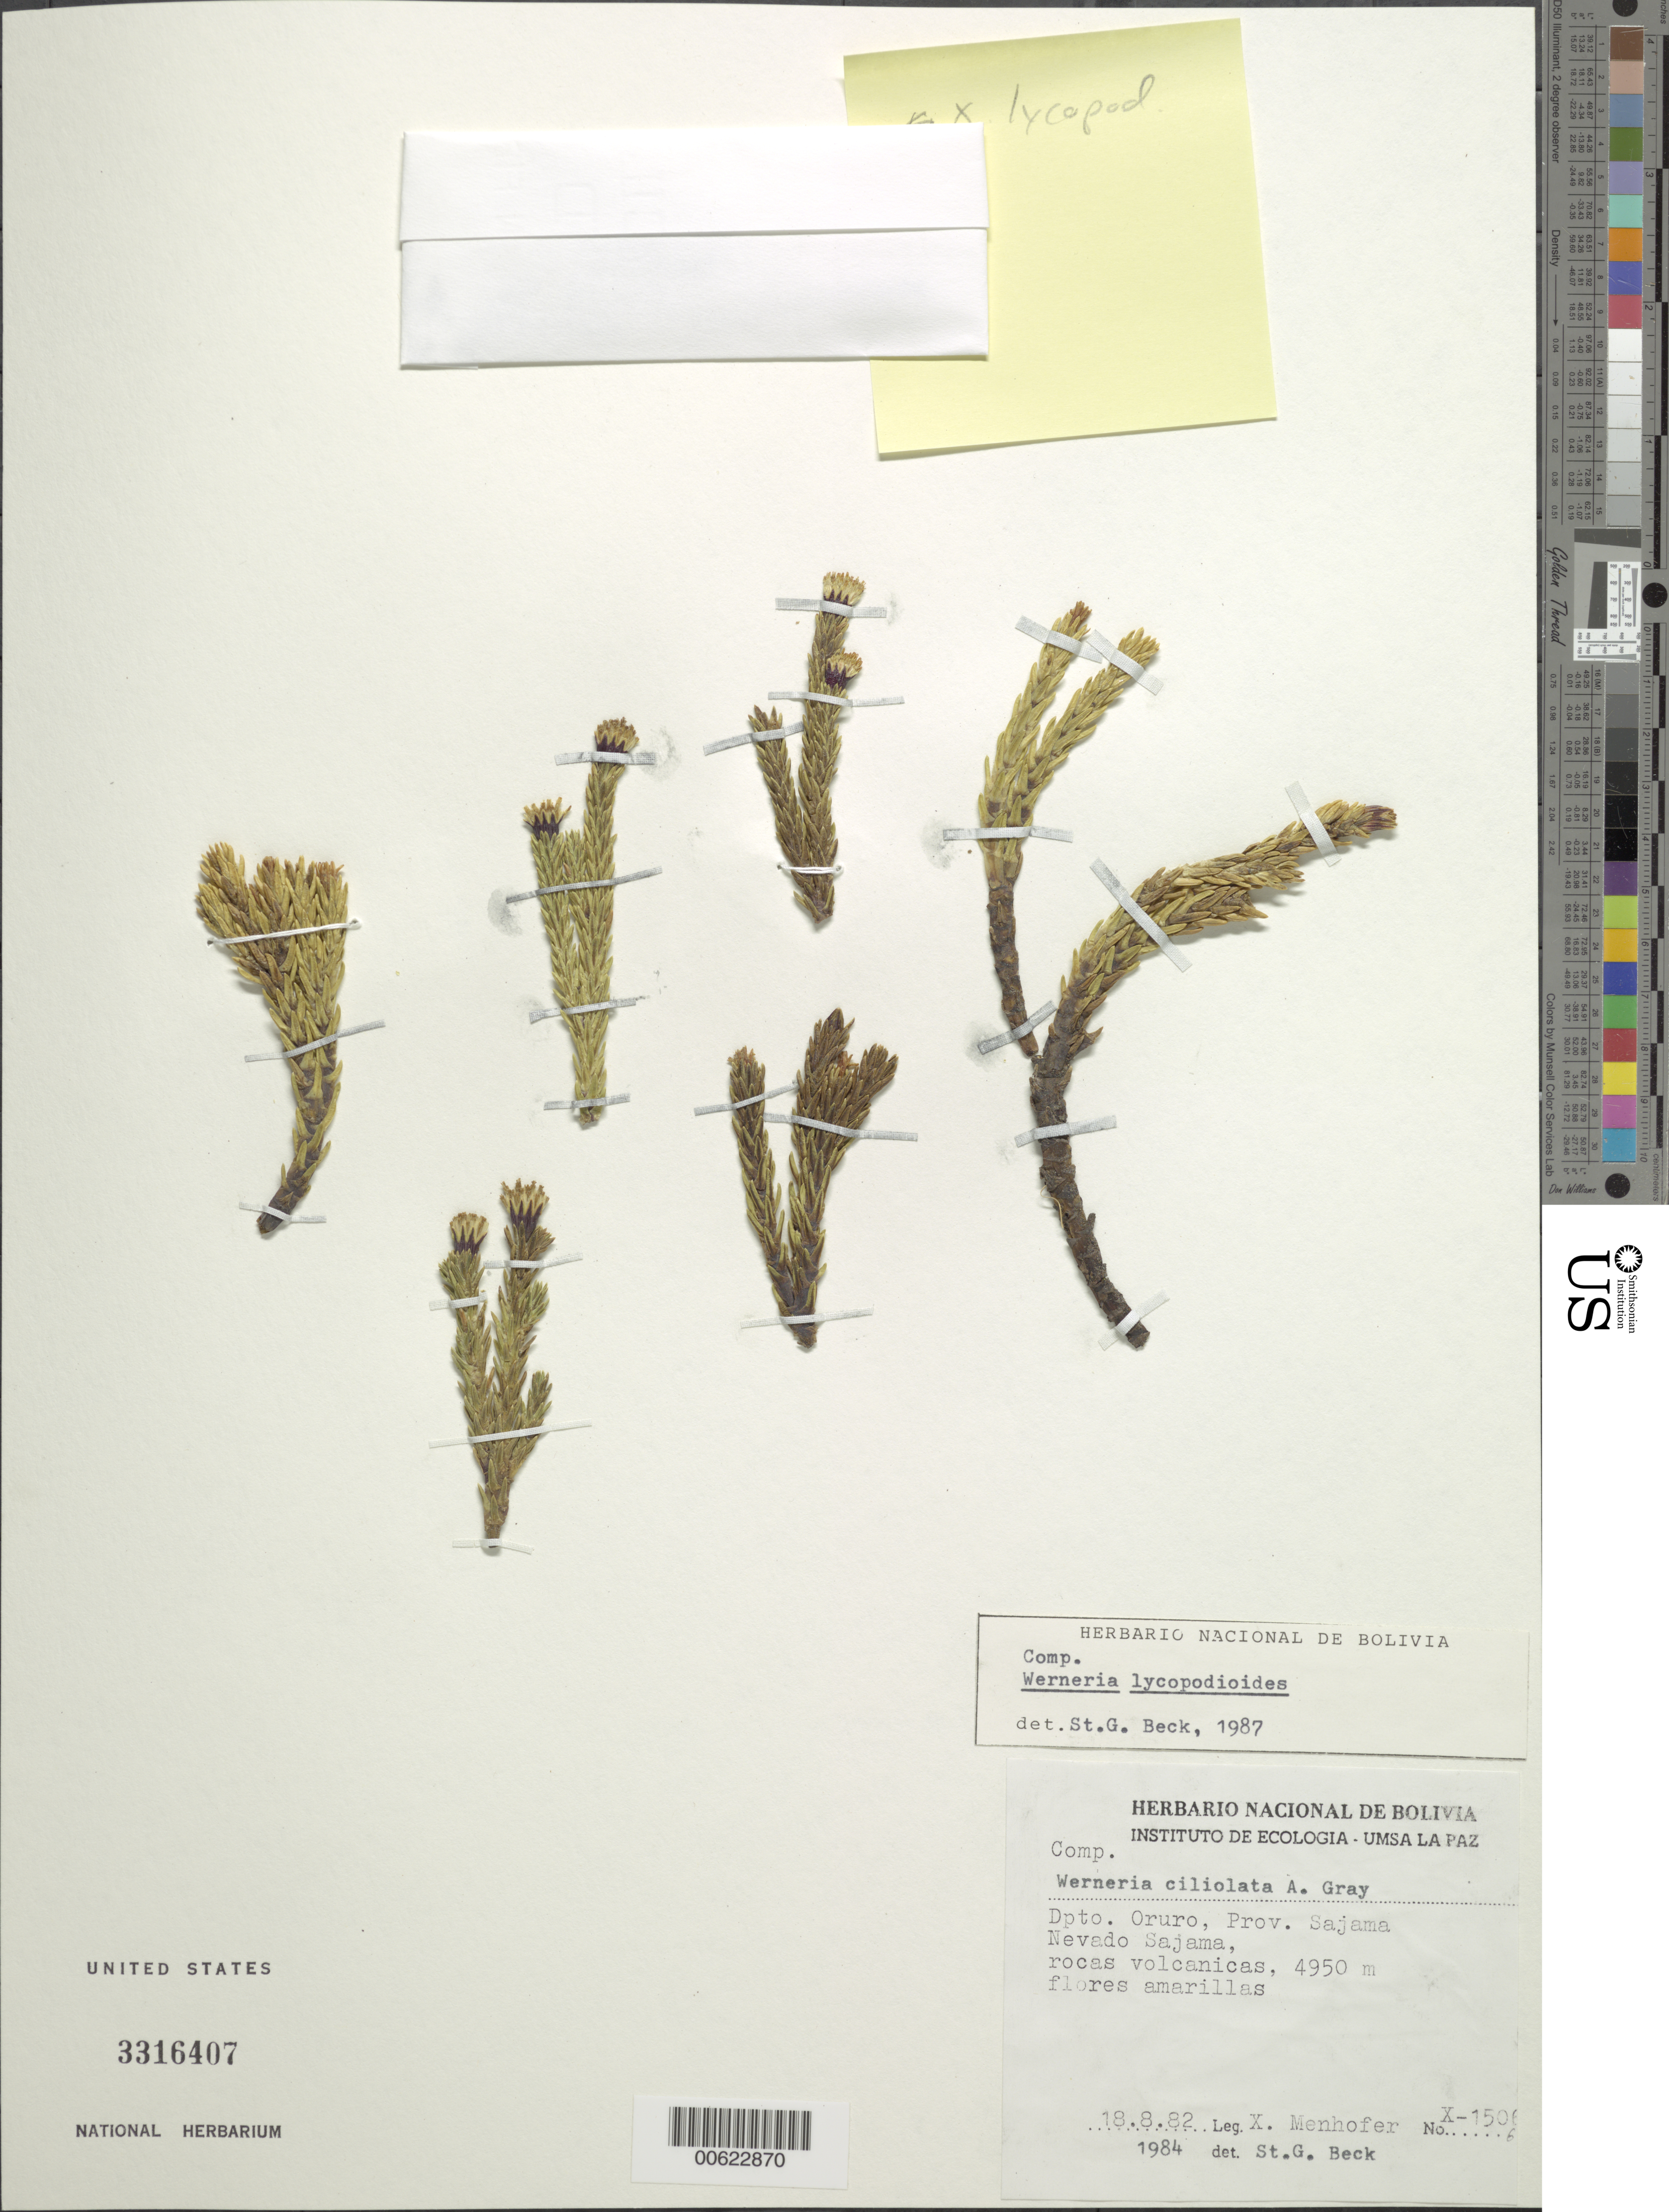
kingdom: Plantae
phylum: Tracheophyta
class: Magnoliopsida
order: Asterales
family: Asteraceae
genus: Xenophyllum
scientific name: Xenophyllum juniperium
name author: (Hieron.) J. Calvo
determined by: Calvo, Joel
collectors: X. Menhofer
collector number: X 1506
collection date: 1982-08-18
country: Bolivia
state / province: Oruro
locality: Sajama, Nevado Sajama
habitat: Rocas volcanicas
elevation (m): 4950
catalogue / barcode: US 3316407